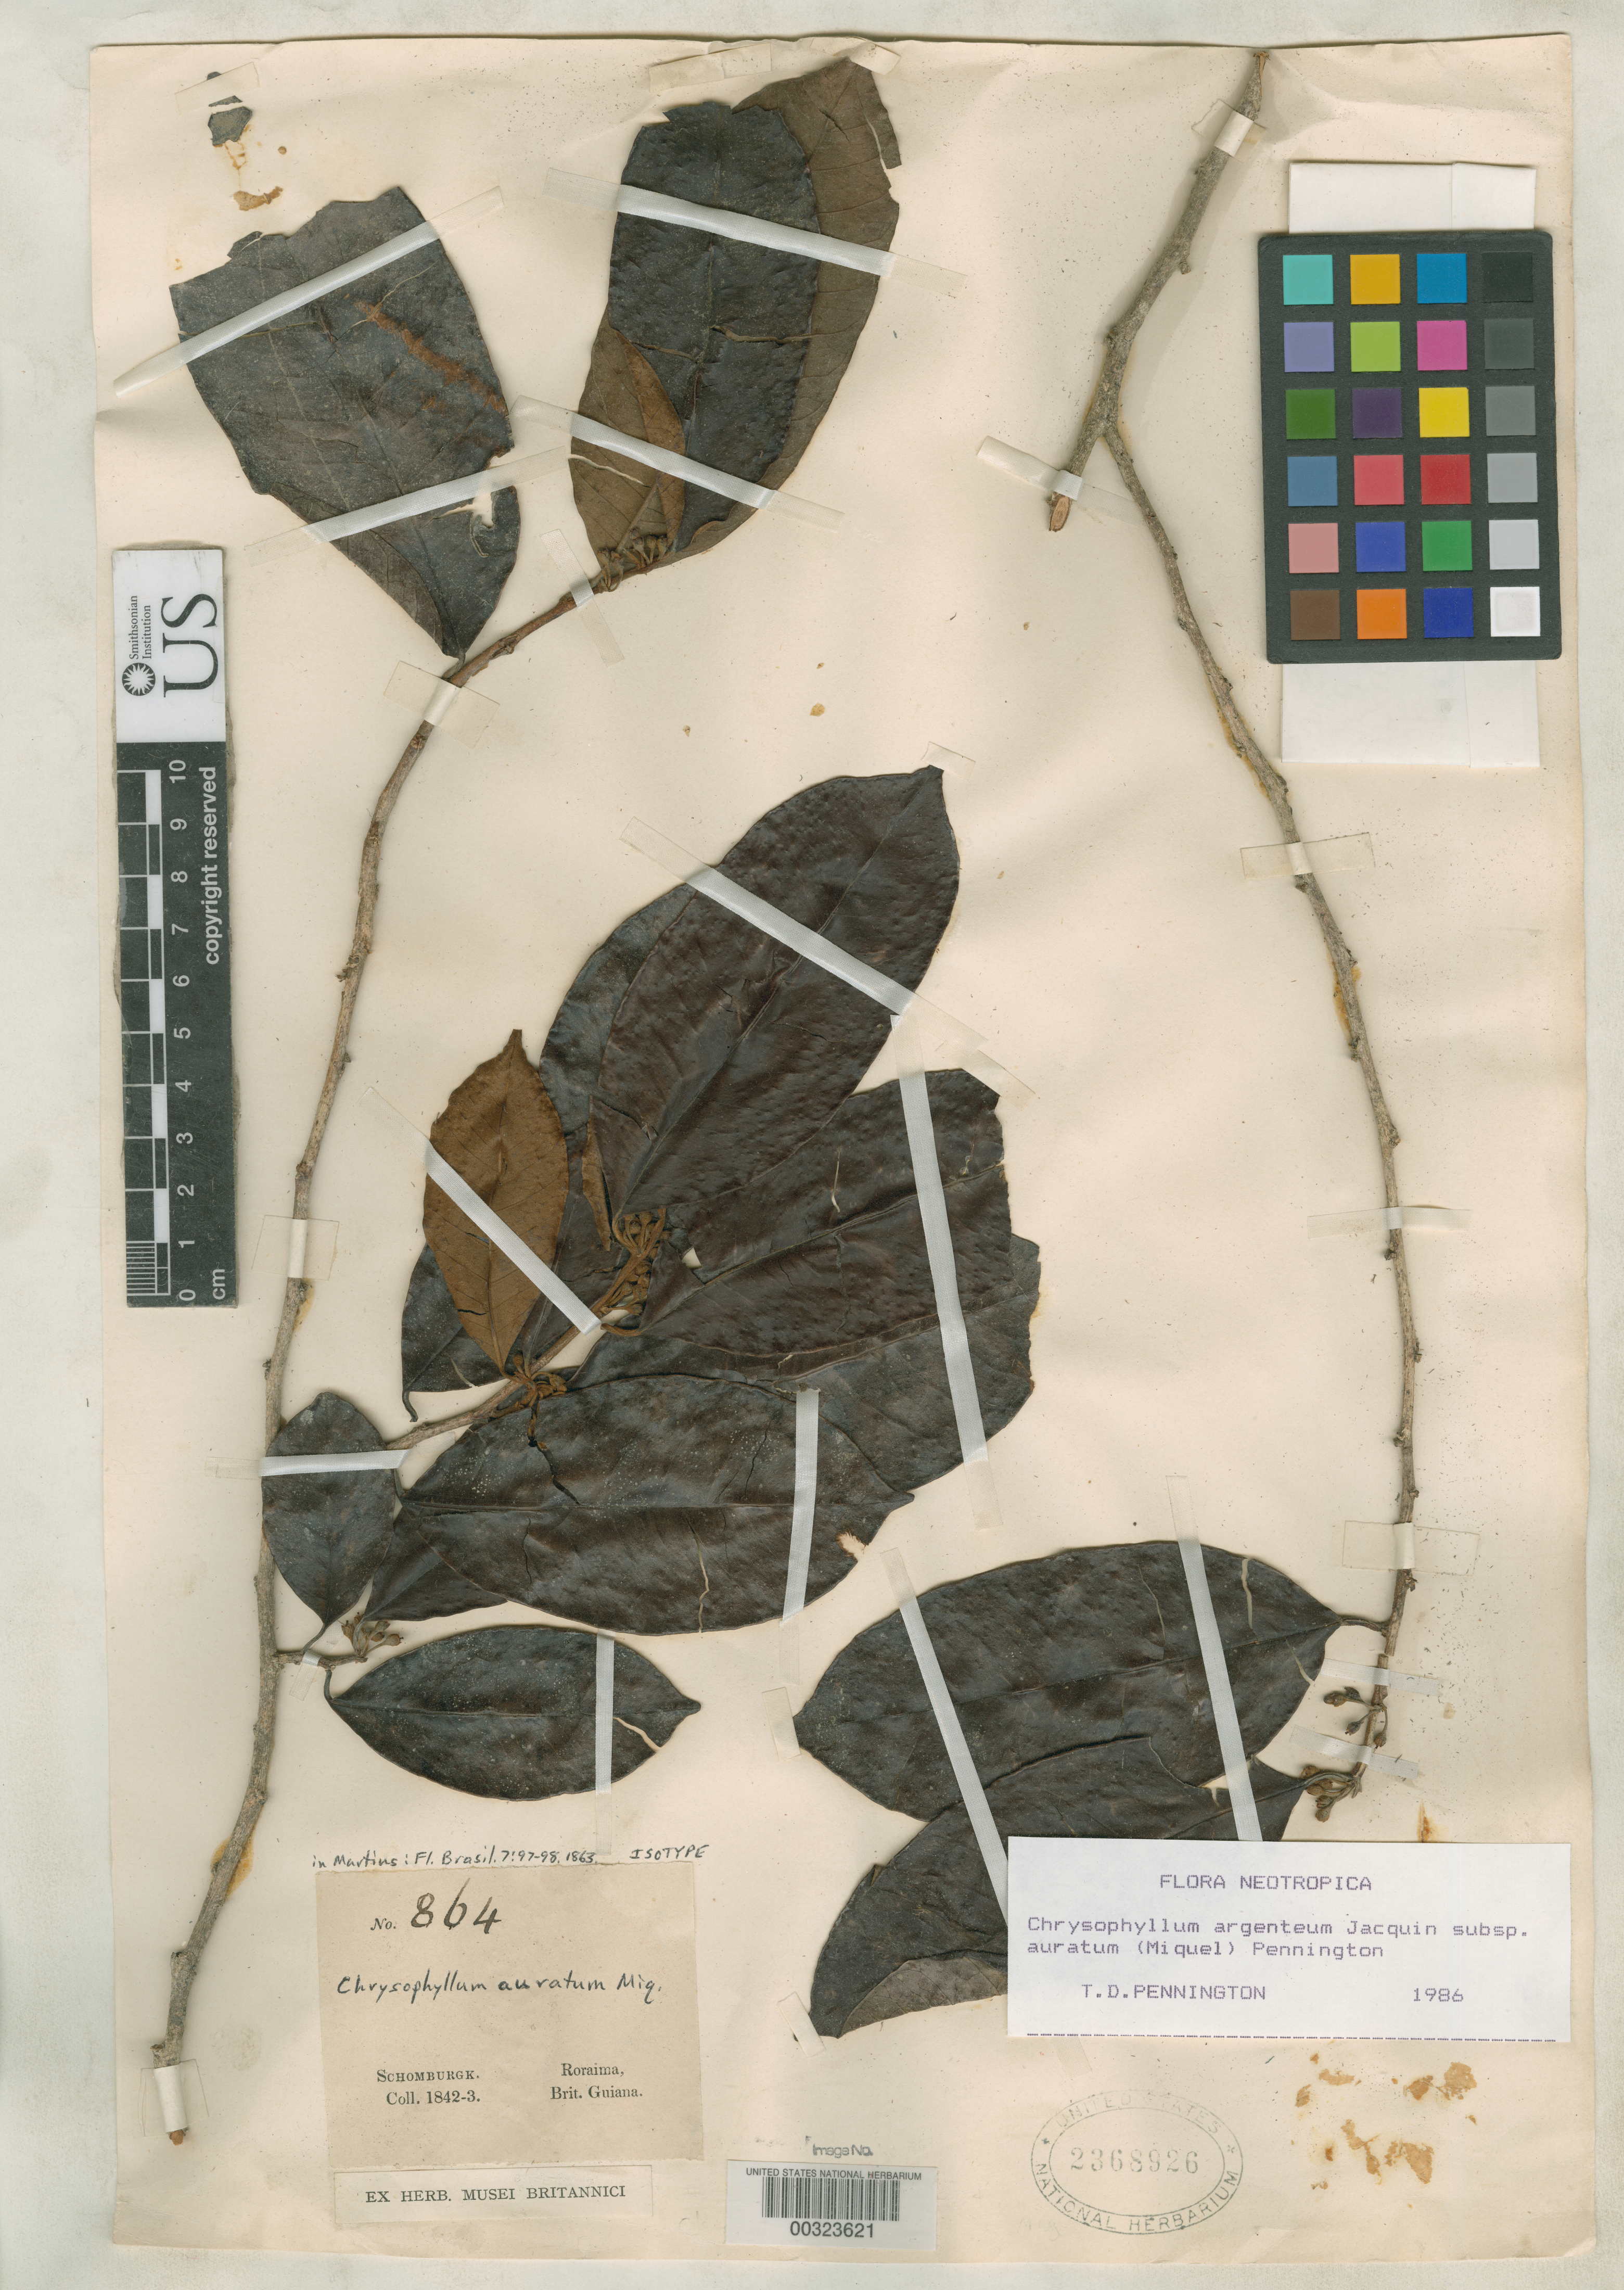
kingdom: Plantae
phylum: Tracheophyta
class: Magnoliopsida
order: Ericales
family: Sapotaceae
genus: Chrysophyllum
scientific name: Chrysophyllum auratum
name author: Miq. in Mart.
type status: Isotype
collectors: M. R. Schomburgk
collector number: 864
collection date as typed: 1842 to -- --- 1843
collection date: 1842/1843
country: Guyana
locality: Roraima.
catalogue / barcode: US 2368926